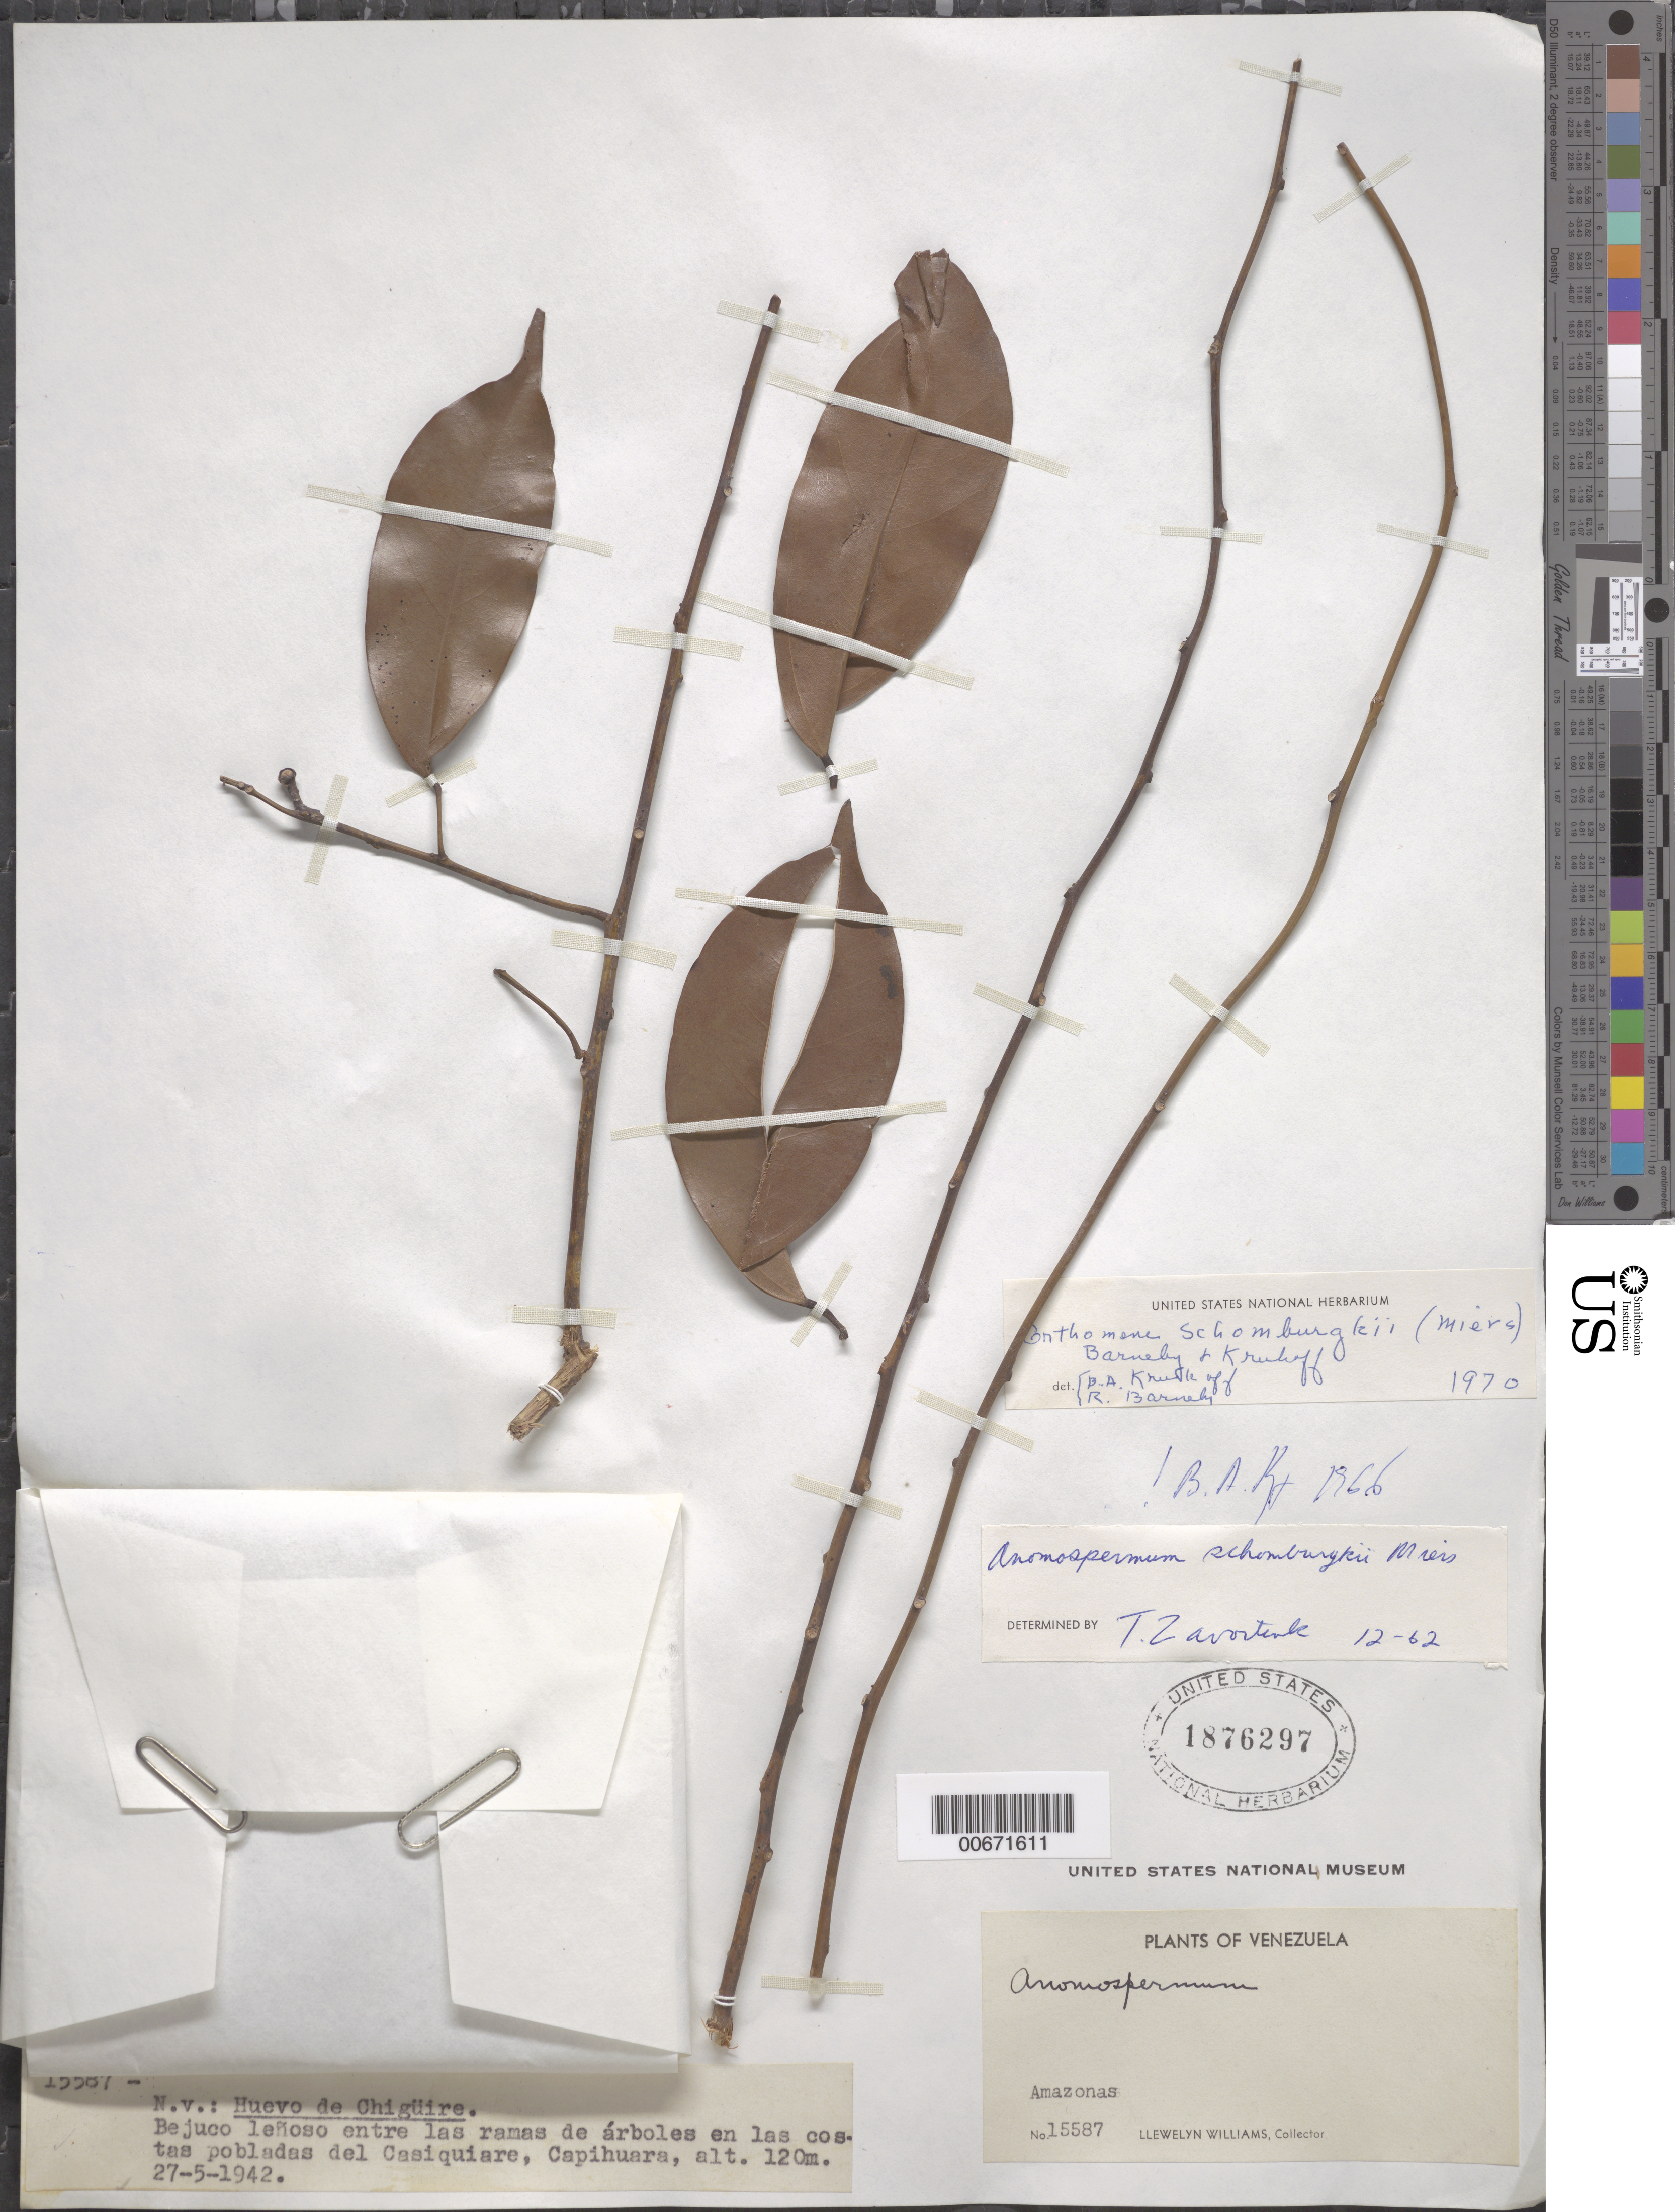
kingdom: Plantae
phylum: Tracheophyta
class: Magnoliopsida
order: Ranunculales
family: Menispermaceae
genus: Anomospermum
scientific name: Anomospermum schomburgkii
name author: Miers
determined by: Strong, Mark T., (BOT), Smithsonian Institution - National Museum of Natural History (UNITED STATES)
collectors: Ll. Williams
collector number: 15587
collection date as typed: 27-May-42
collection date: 1942-05-27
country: Venezuela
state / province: Amazonas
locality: Capihuara, Alto Casiquiare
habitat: En las costas pobladas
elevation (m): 120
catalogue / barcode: US 1876297